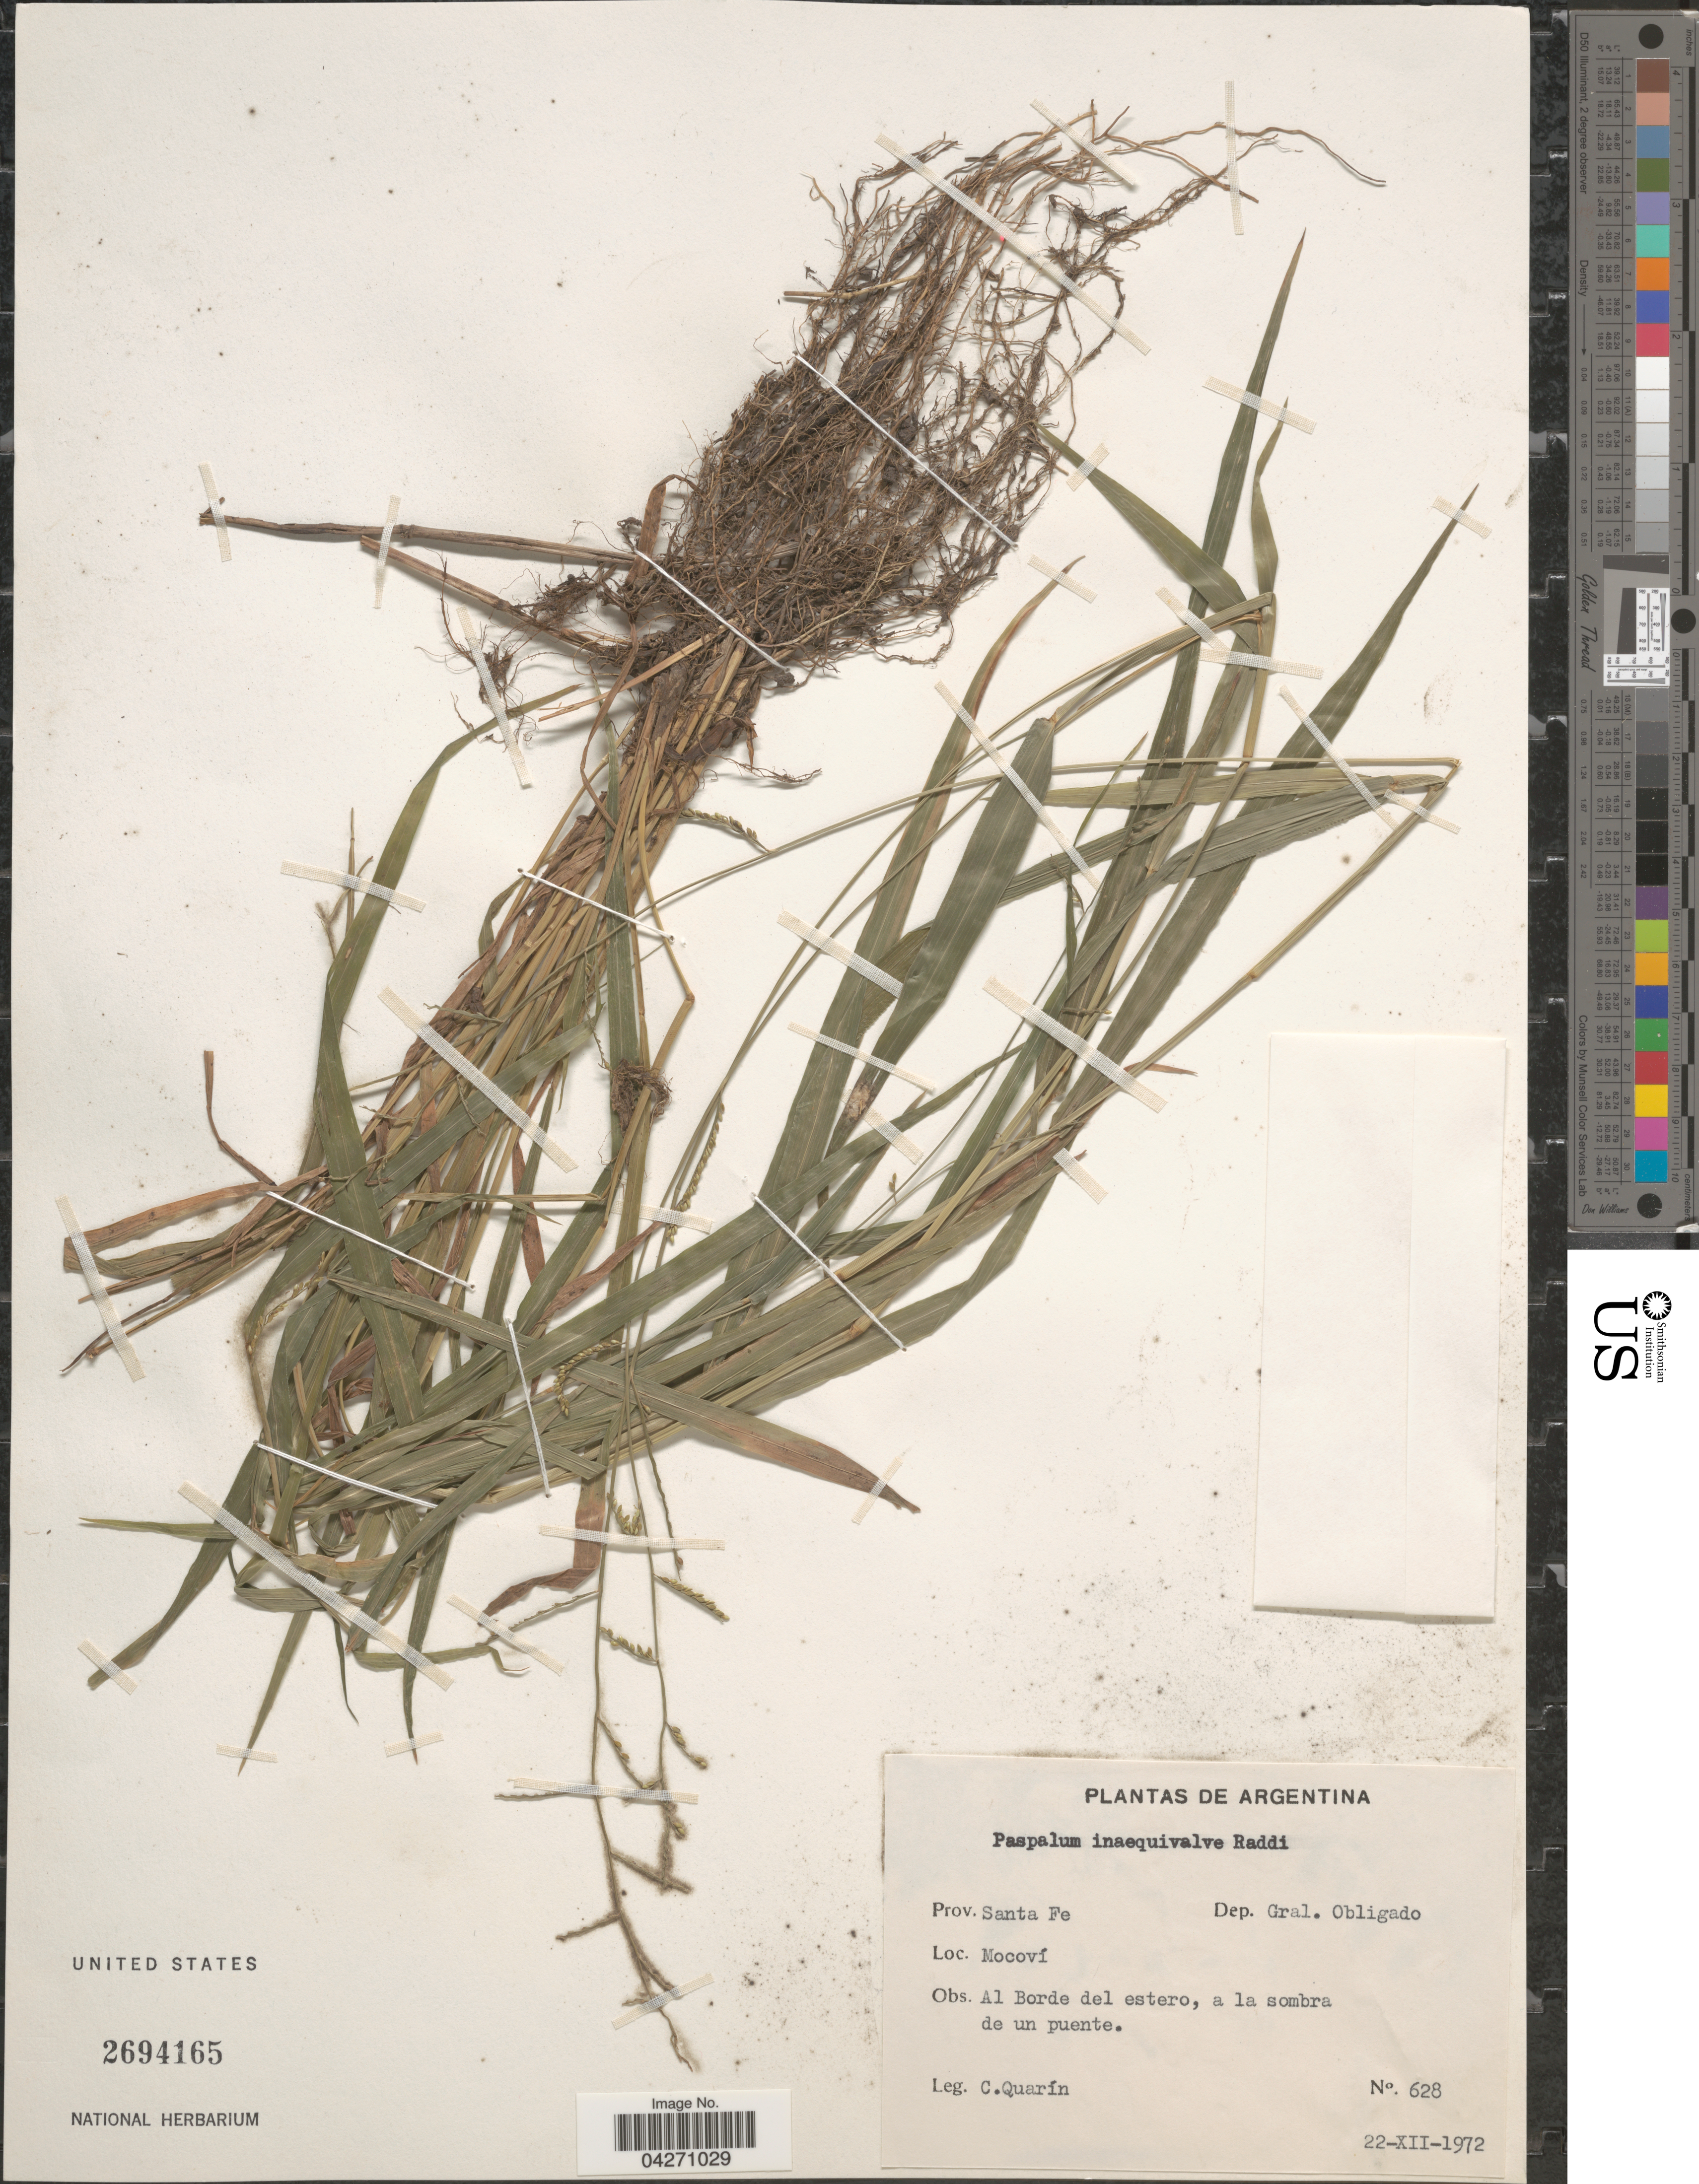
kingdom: Plantae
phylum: Tracheophyta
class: Liliopsida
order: Poales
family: Poaceae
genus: Paspalum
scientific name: Paspalum inaequivalve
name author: Raddi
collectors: C. Quarin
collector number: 628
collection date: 1972-12-22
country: Argentina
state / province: Santa Fe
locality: Dep. Gral. Obligado. Mocoví. Al Borde del estero, a la sombra de un puente.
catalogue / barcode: US 2694165